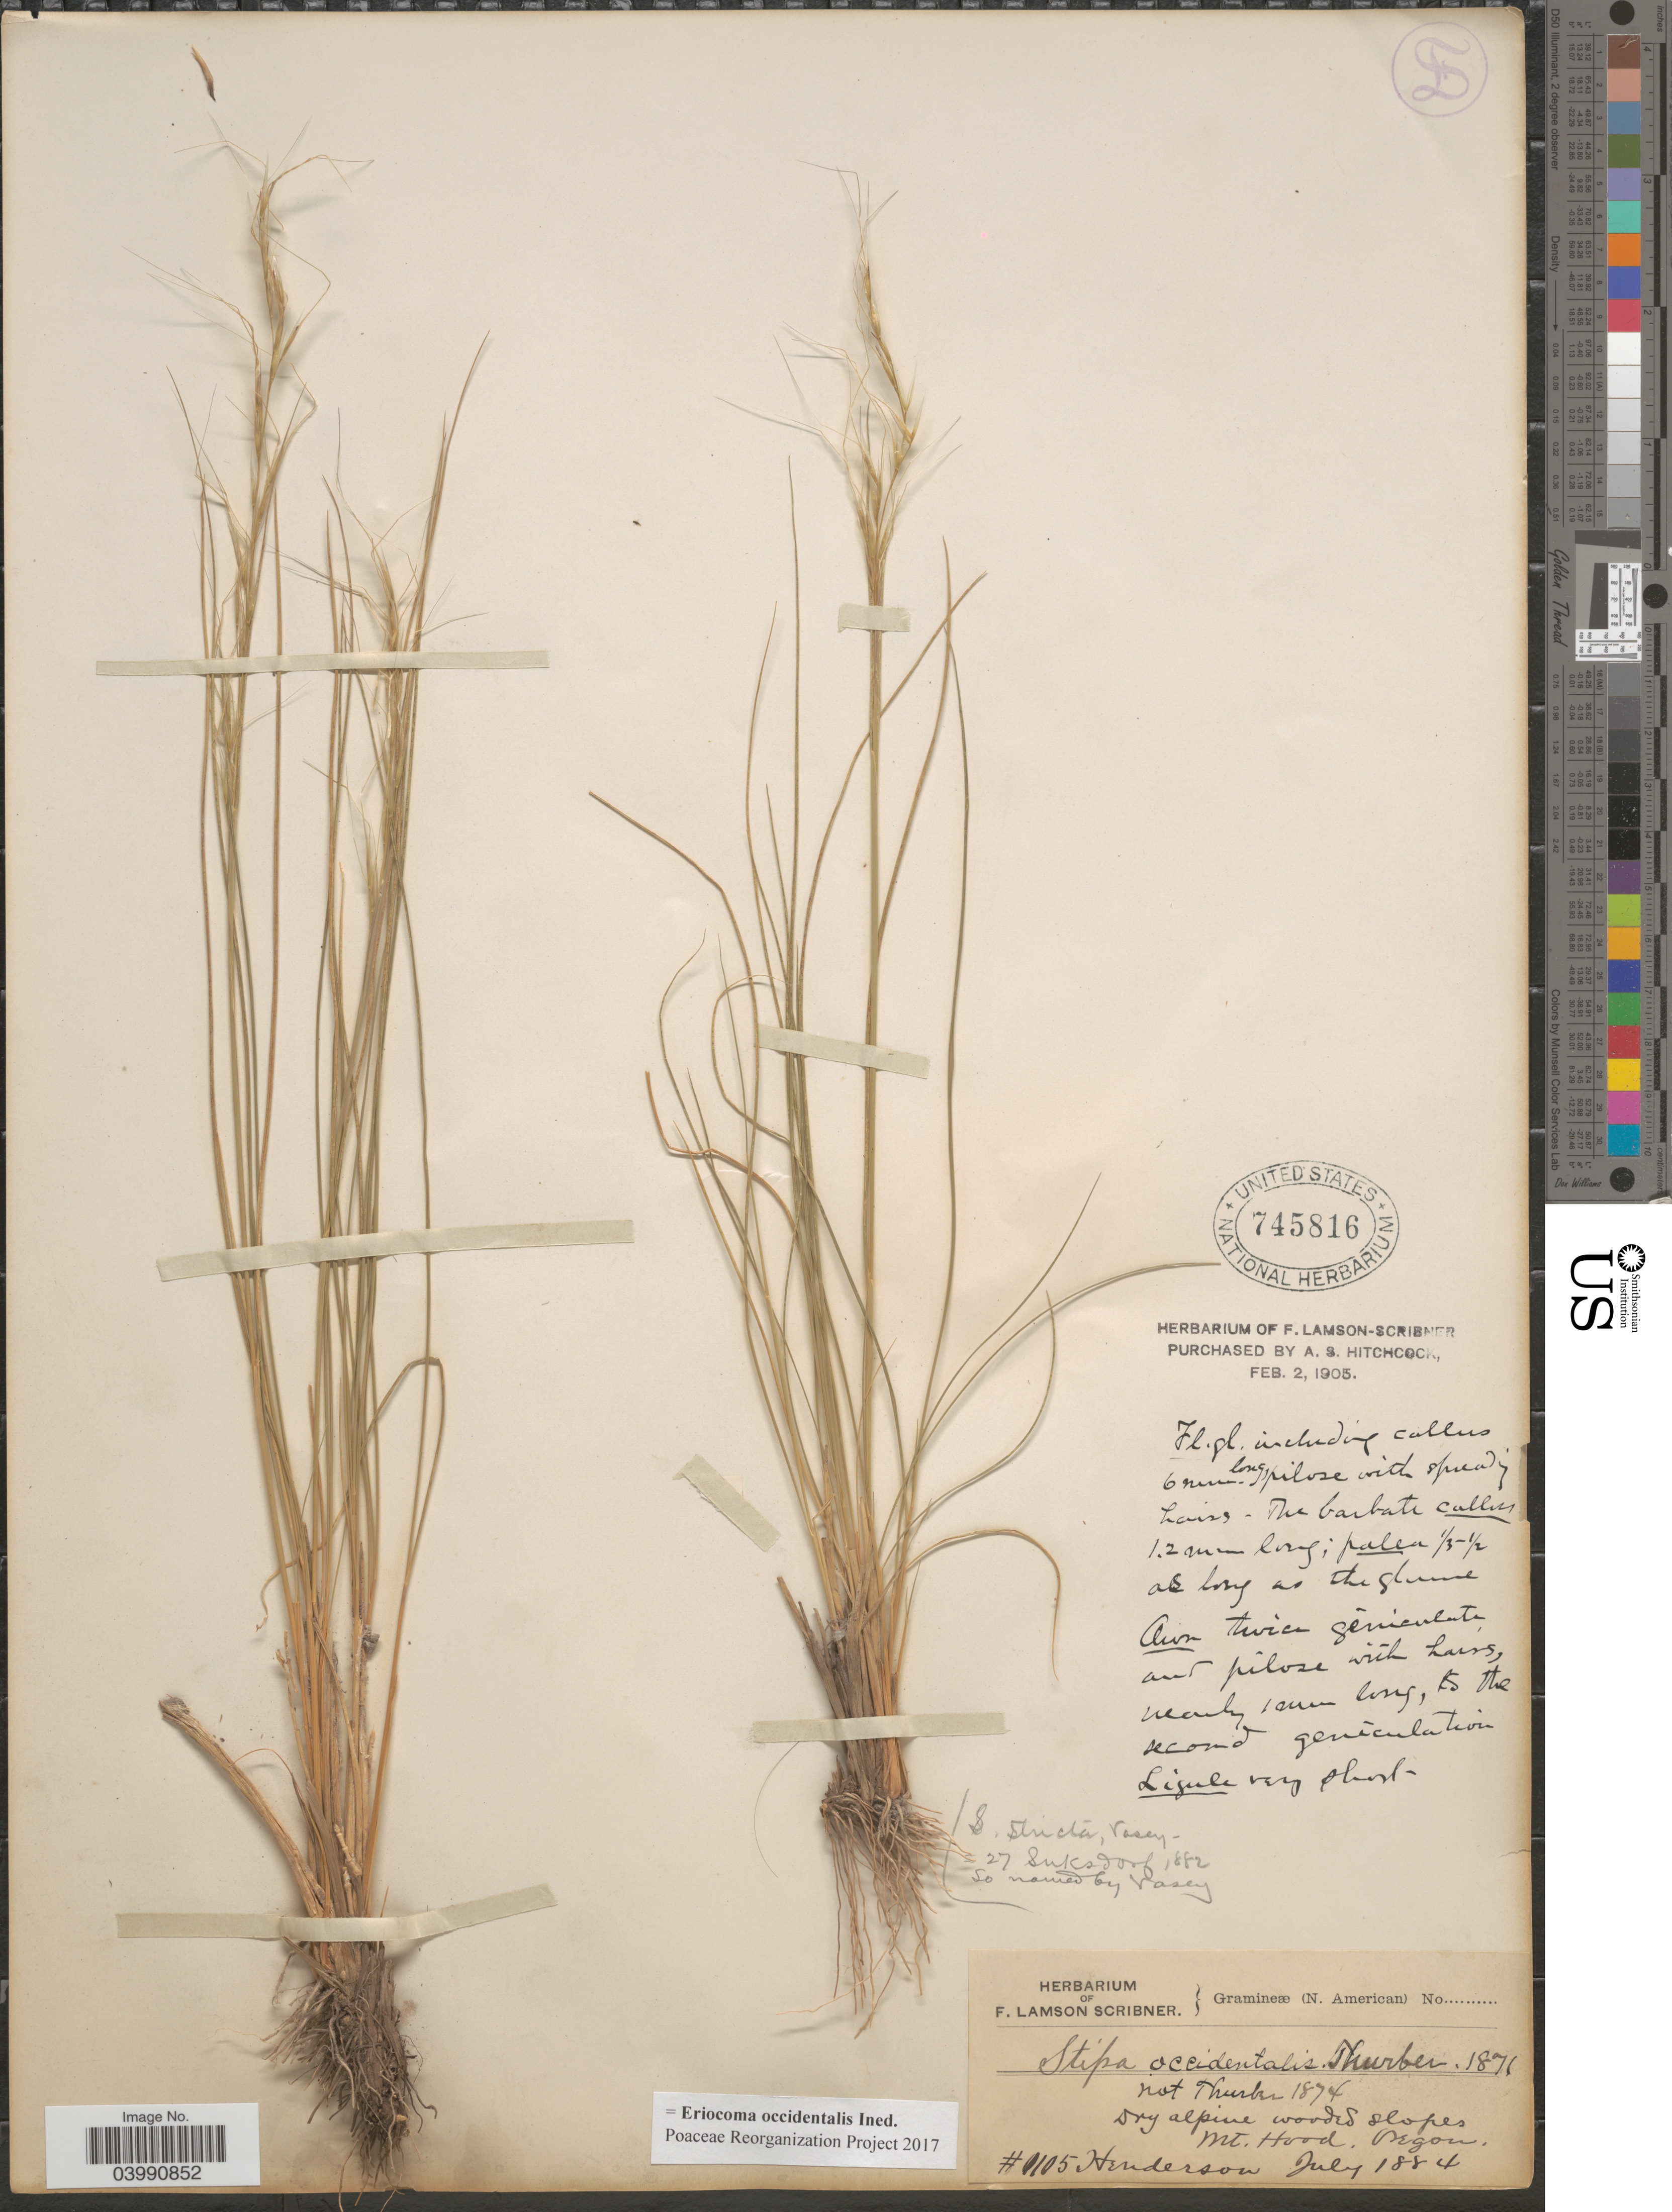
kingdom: Plantae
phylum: Tracheophyta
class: Liliopsida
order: Poales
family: Poaceae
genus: Eriocoma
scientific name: Eriocoma occidentalis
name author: (Thurb. ex S. Watson) Romasch.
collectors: -. Henderson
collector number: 1105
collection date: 1884-07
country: United States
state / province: Oregon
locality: Mt. Hood.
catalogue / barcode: US 745816